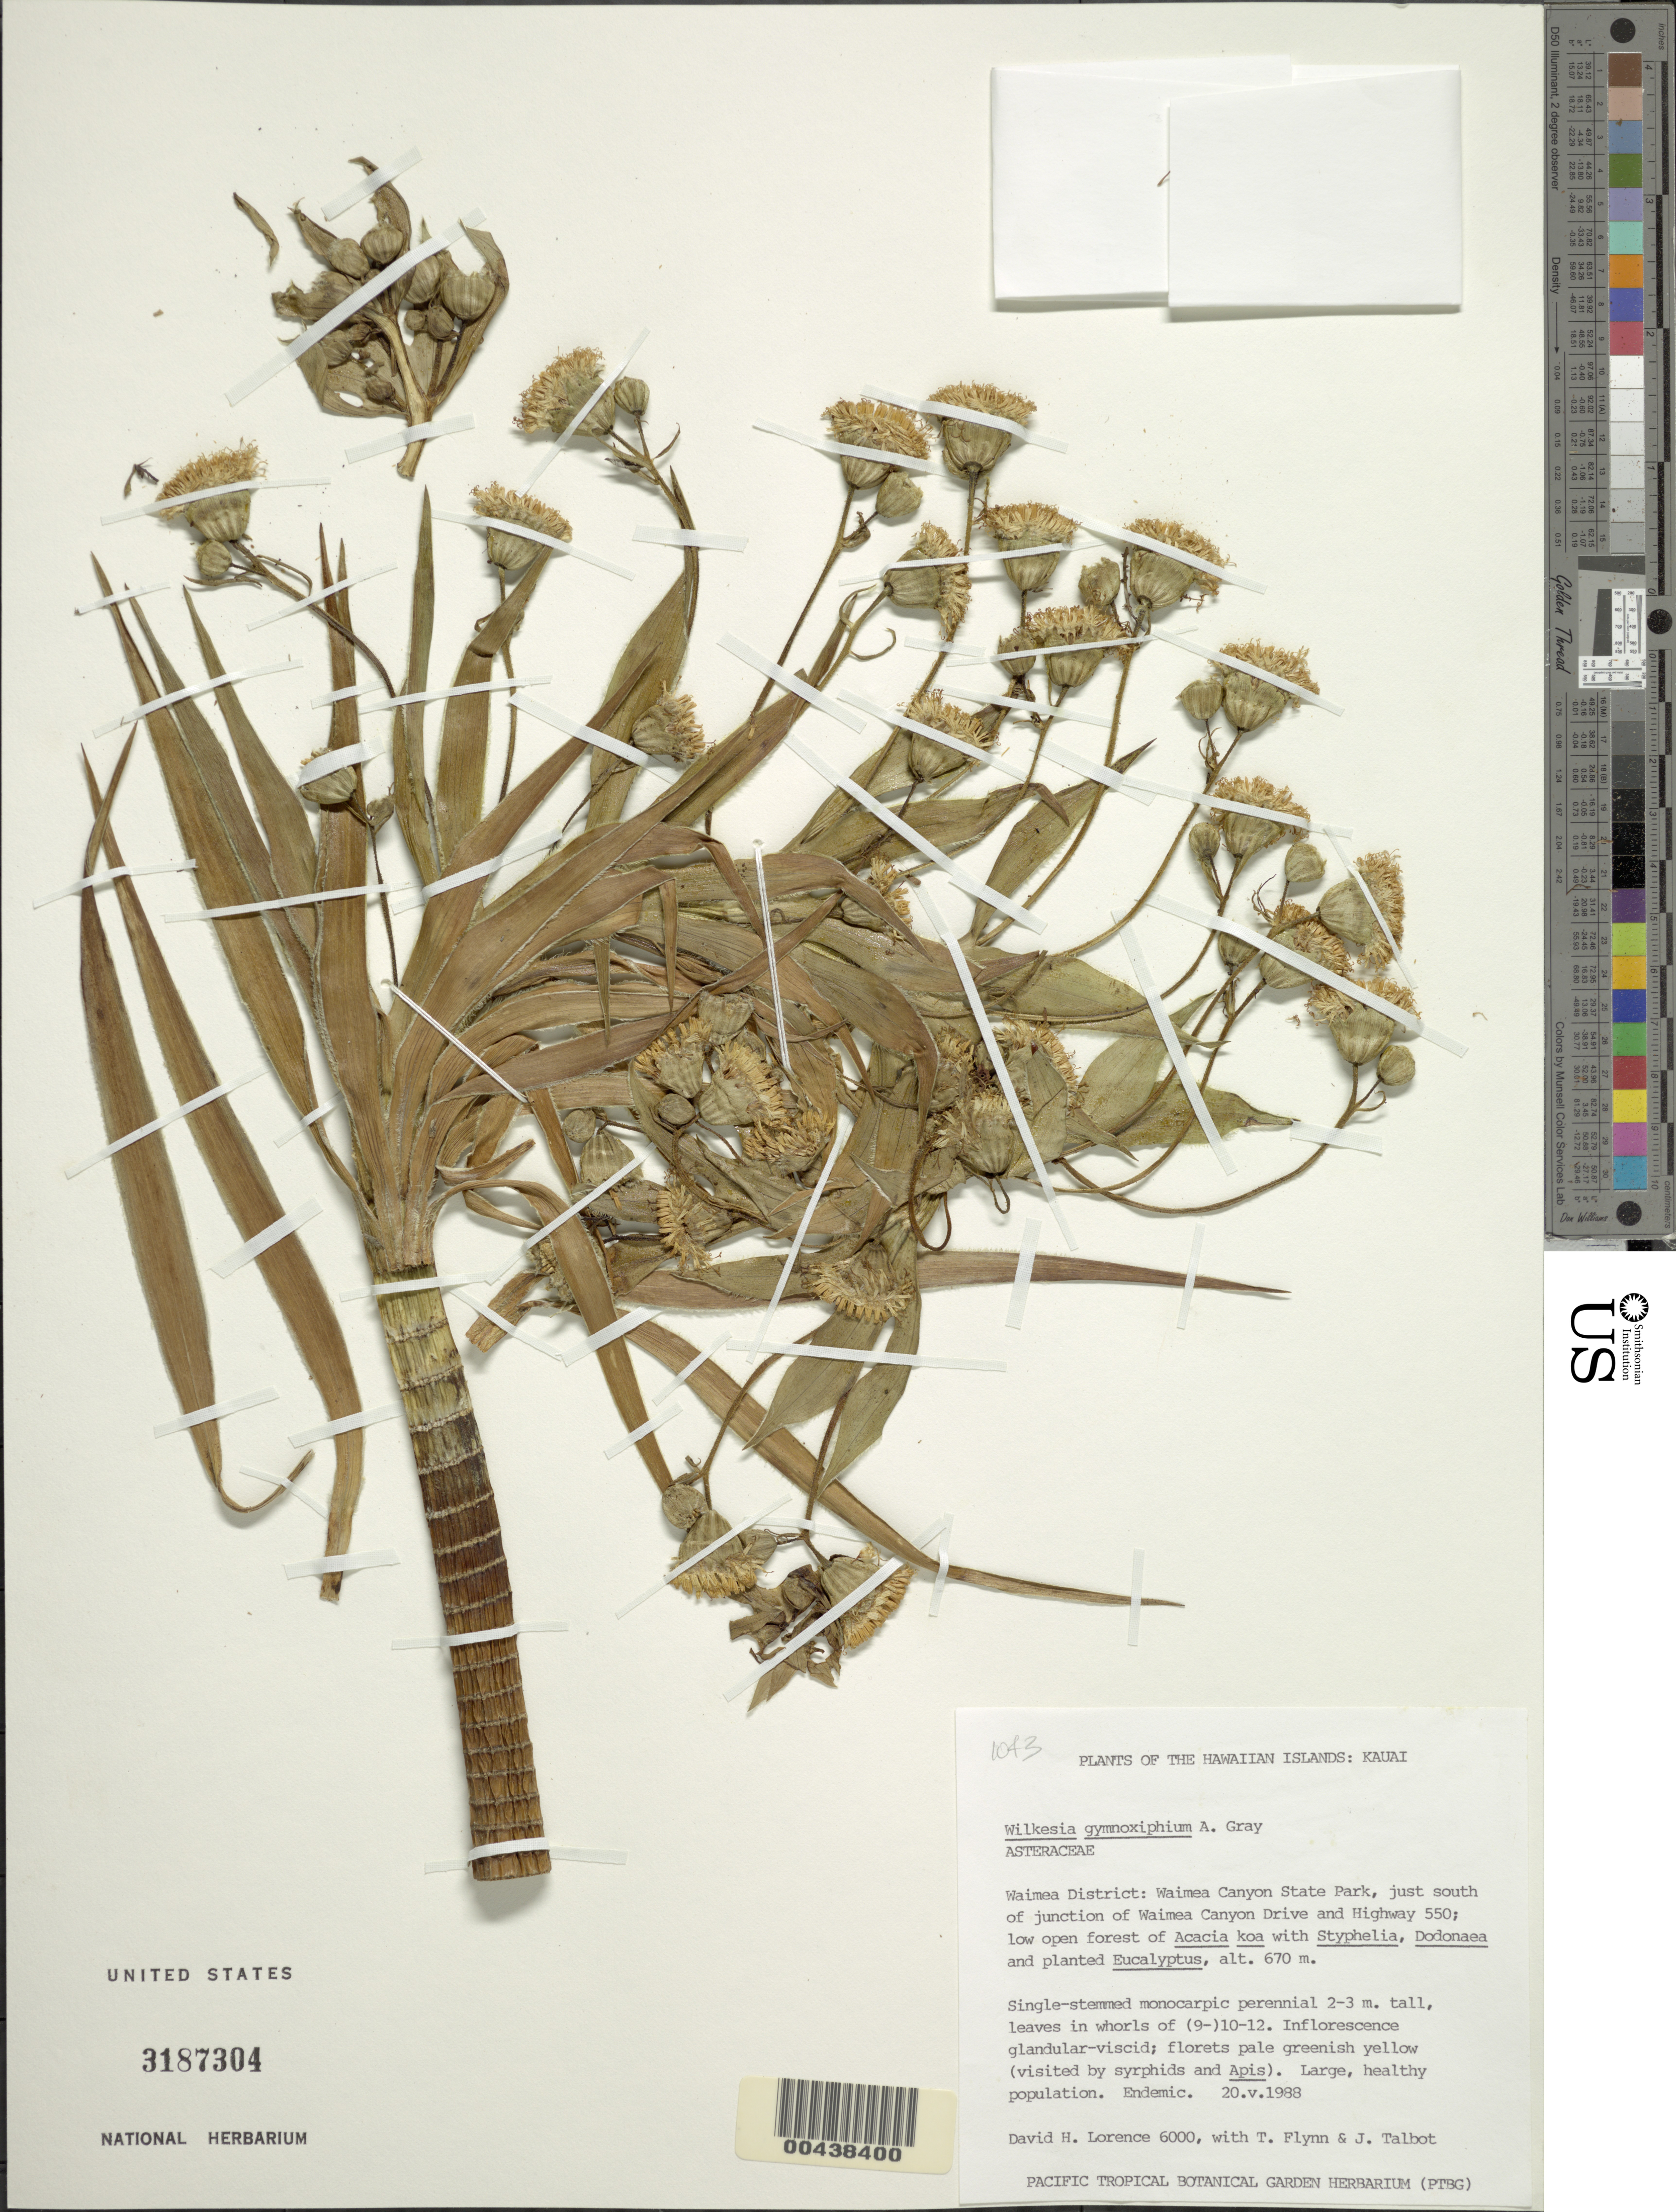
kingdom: Plantae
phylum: Tracheophyta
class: Magnoliopsida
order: Asterales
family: Asteraceae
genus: Wilkesia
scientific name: Wilkesia gymnoxiphium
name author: A. Gray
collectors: D. Lorence, T. W. Flynn & J. Talbot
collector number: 6000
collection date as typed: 20 May 1988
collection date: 1988-05-20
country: United States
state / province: Hawaii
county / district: Kauai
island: Kaua'i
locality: Waimea District: Waimea Canyon State Park, just S of junction Waimea Canyon Drive and Highway 550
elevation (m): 670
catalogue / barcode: US 3187304